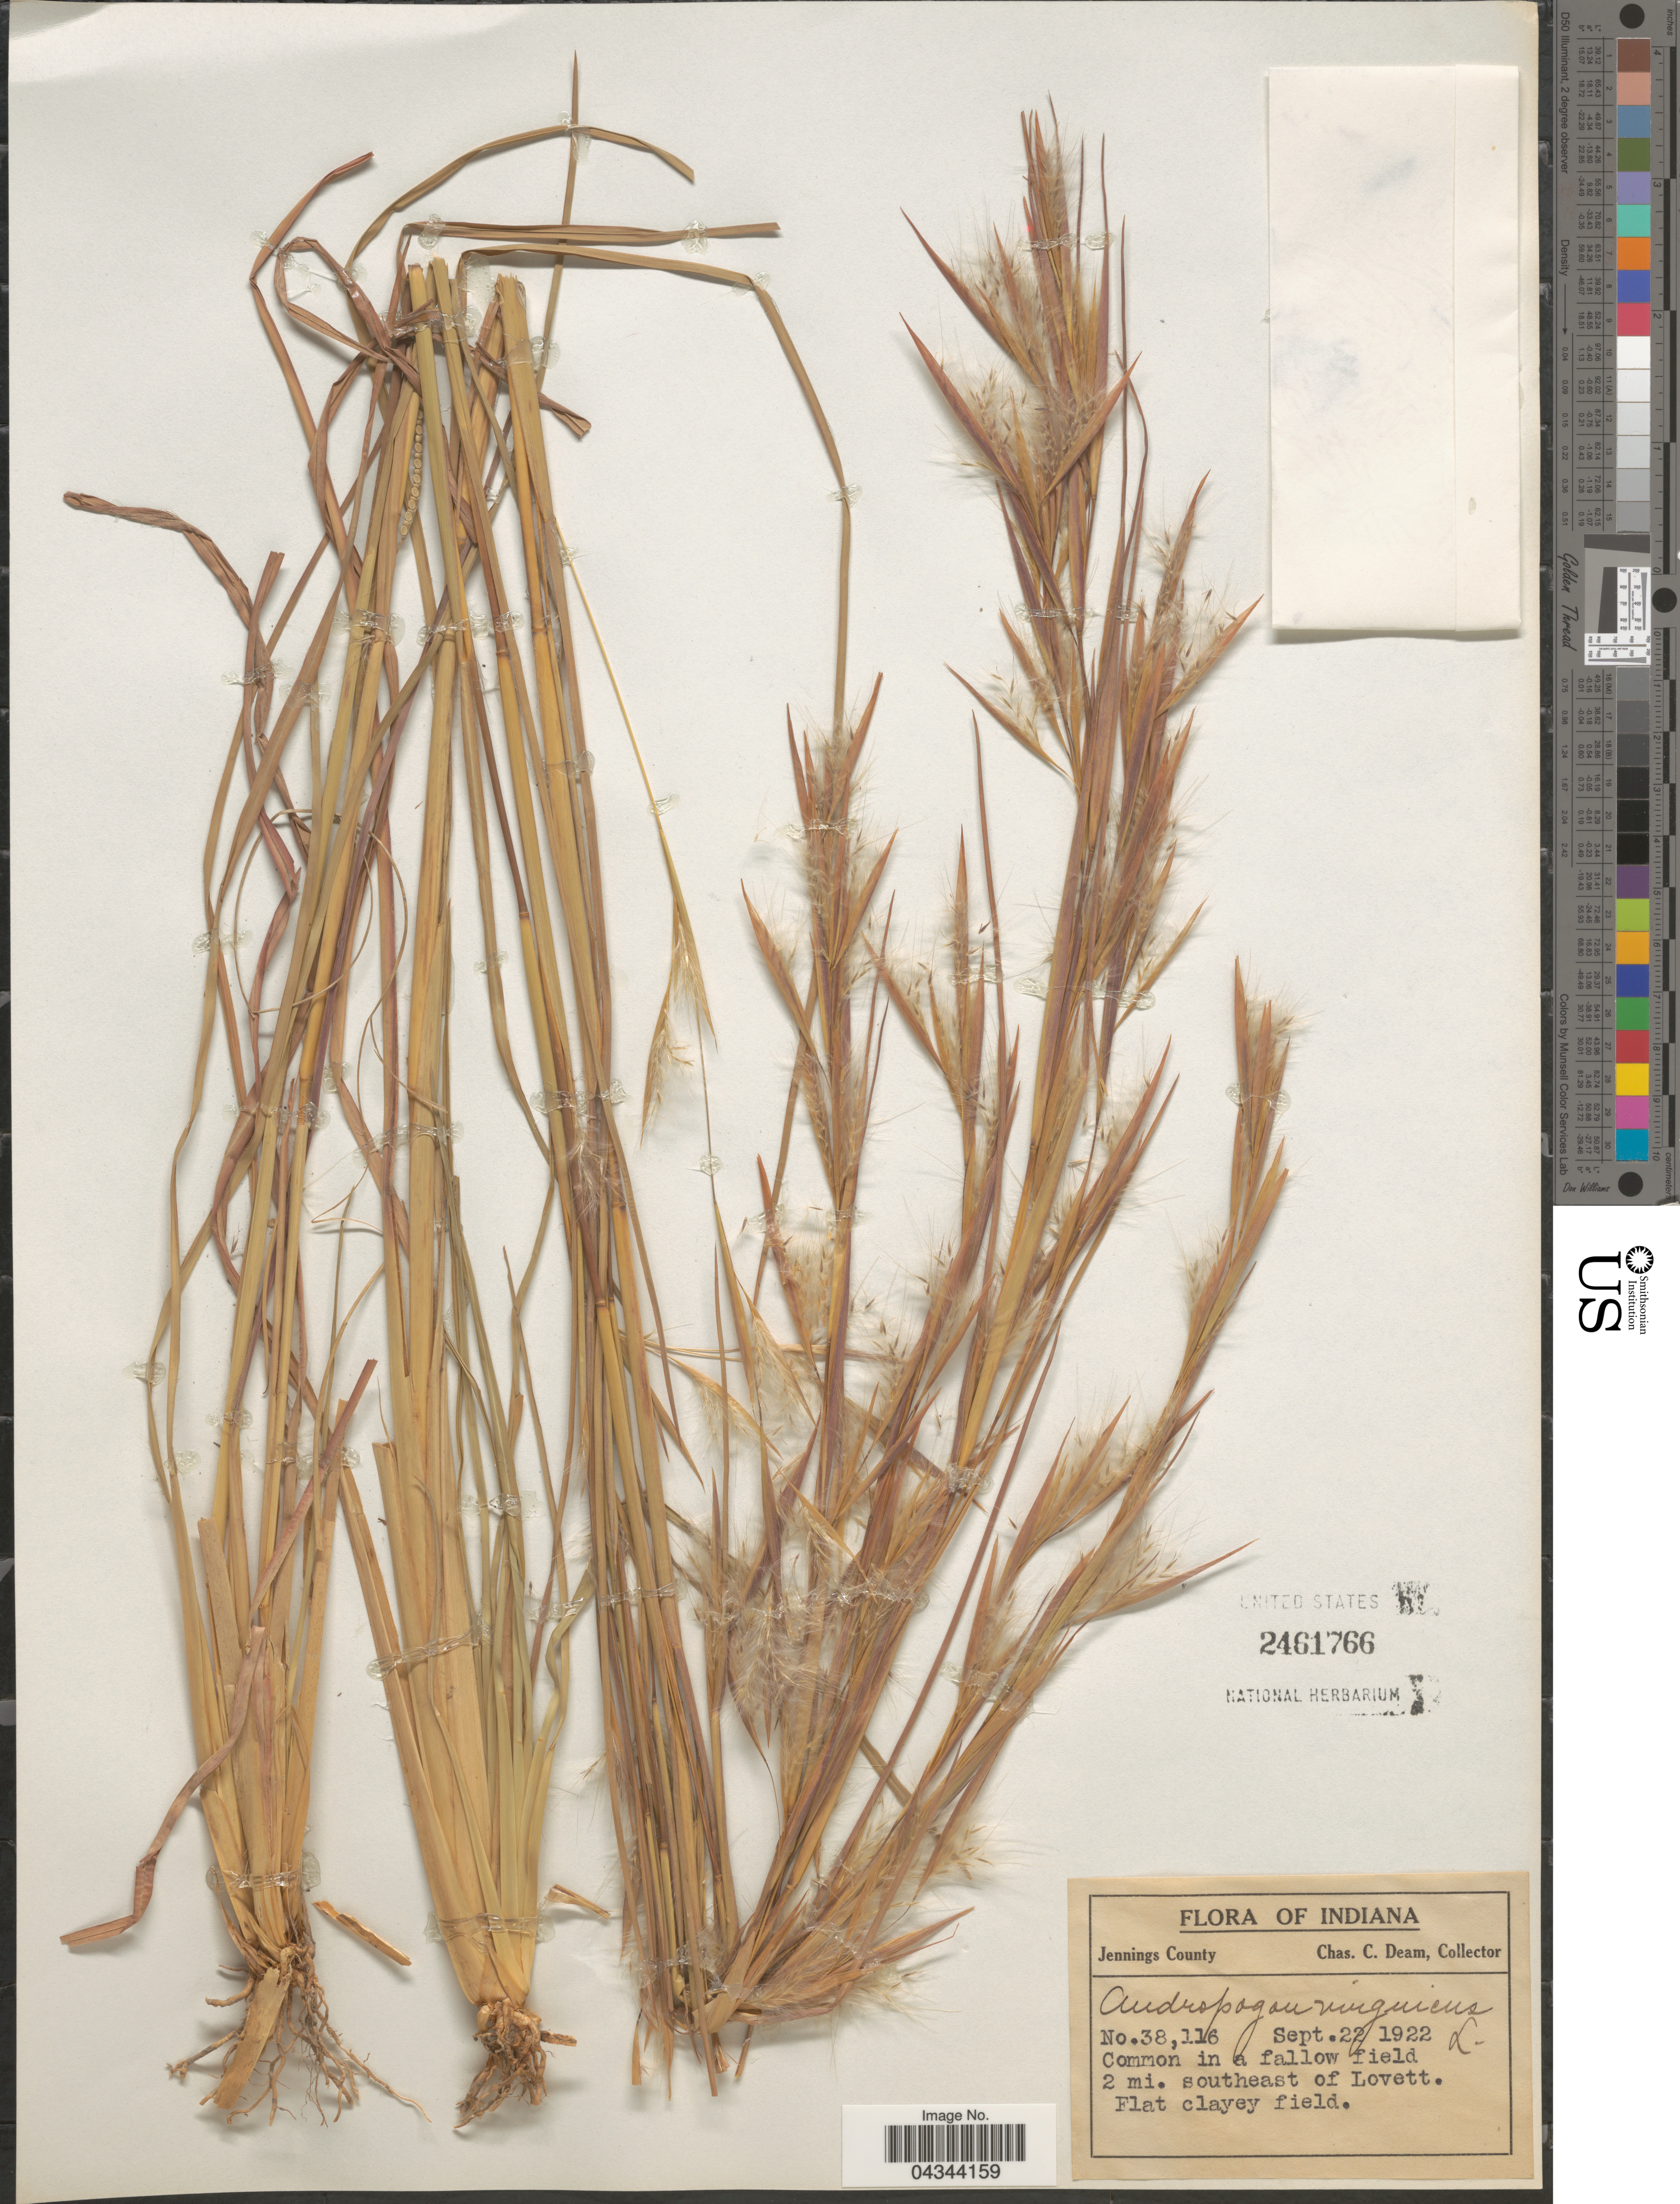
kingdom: Plantae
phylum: Tracheophyta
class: Liliopsida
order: Poales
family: Poaceae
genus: Andropogon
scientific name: Andropogon virginicus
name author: L.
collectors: C. C. Deam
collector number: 38116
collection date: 1922-09-22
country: United States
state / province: Indiana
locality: Jennings County. 2 mi. southeast of Lovett.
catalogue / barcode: US 2461766